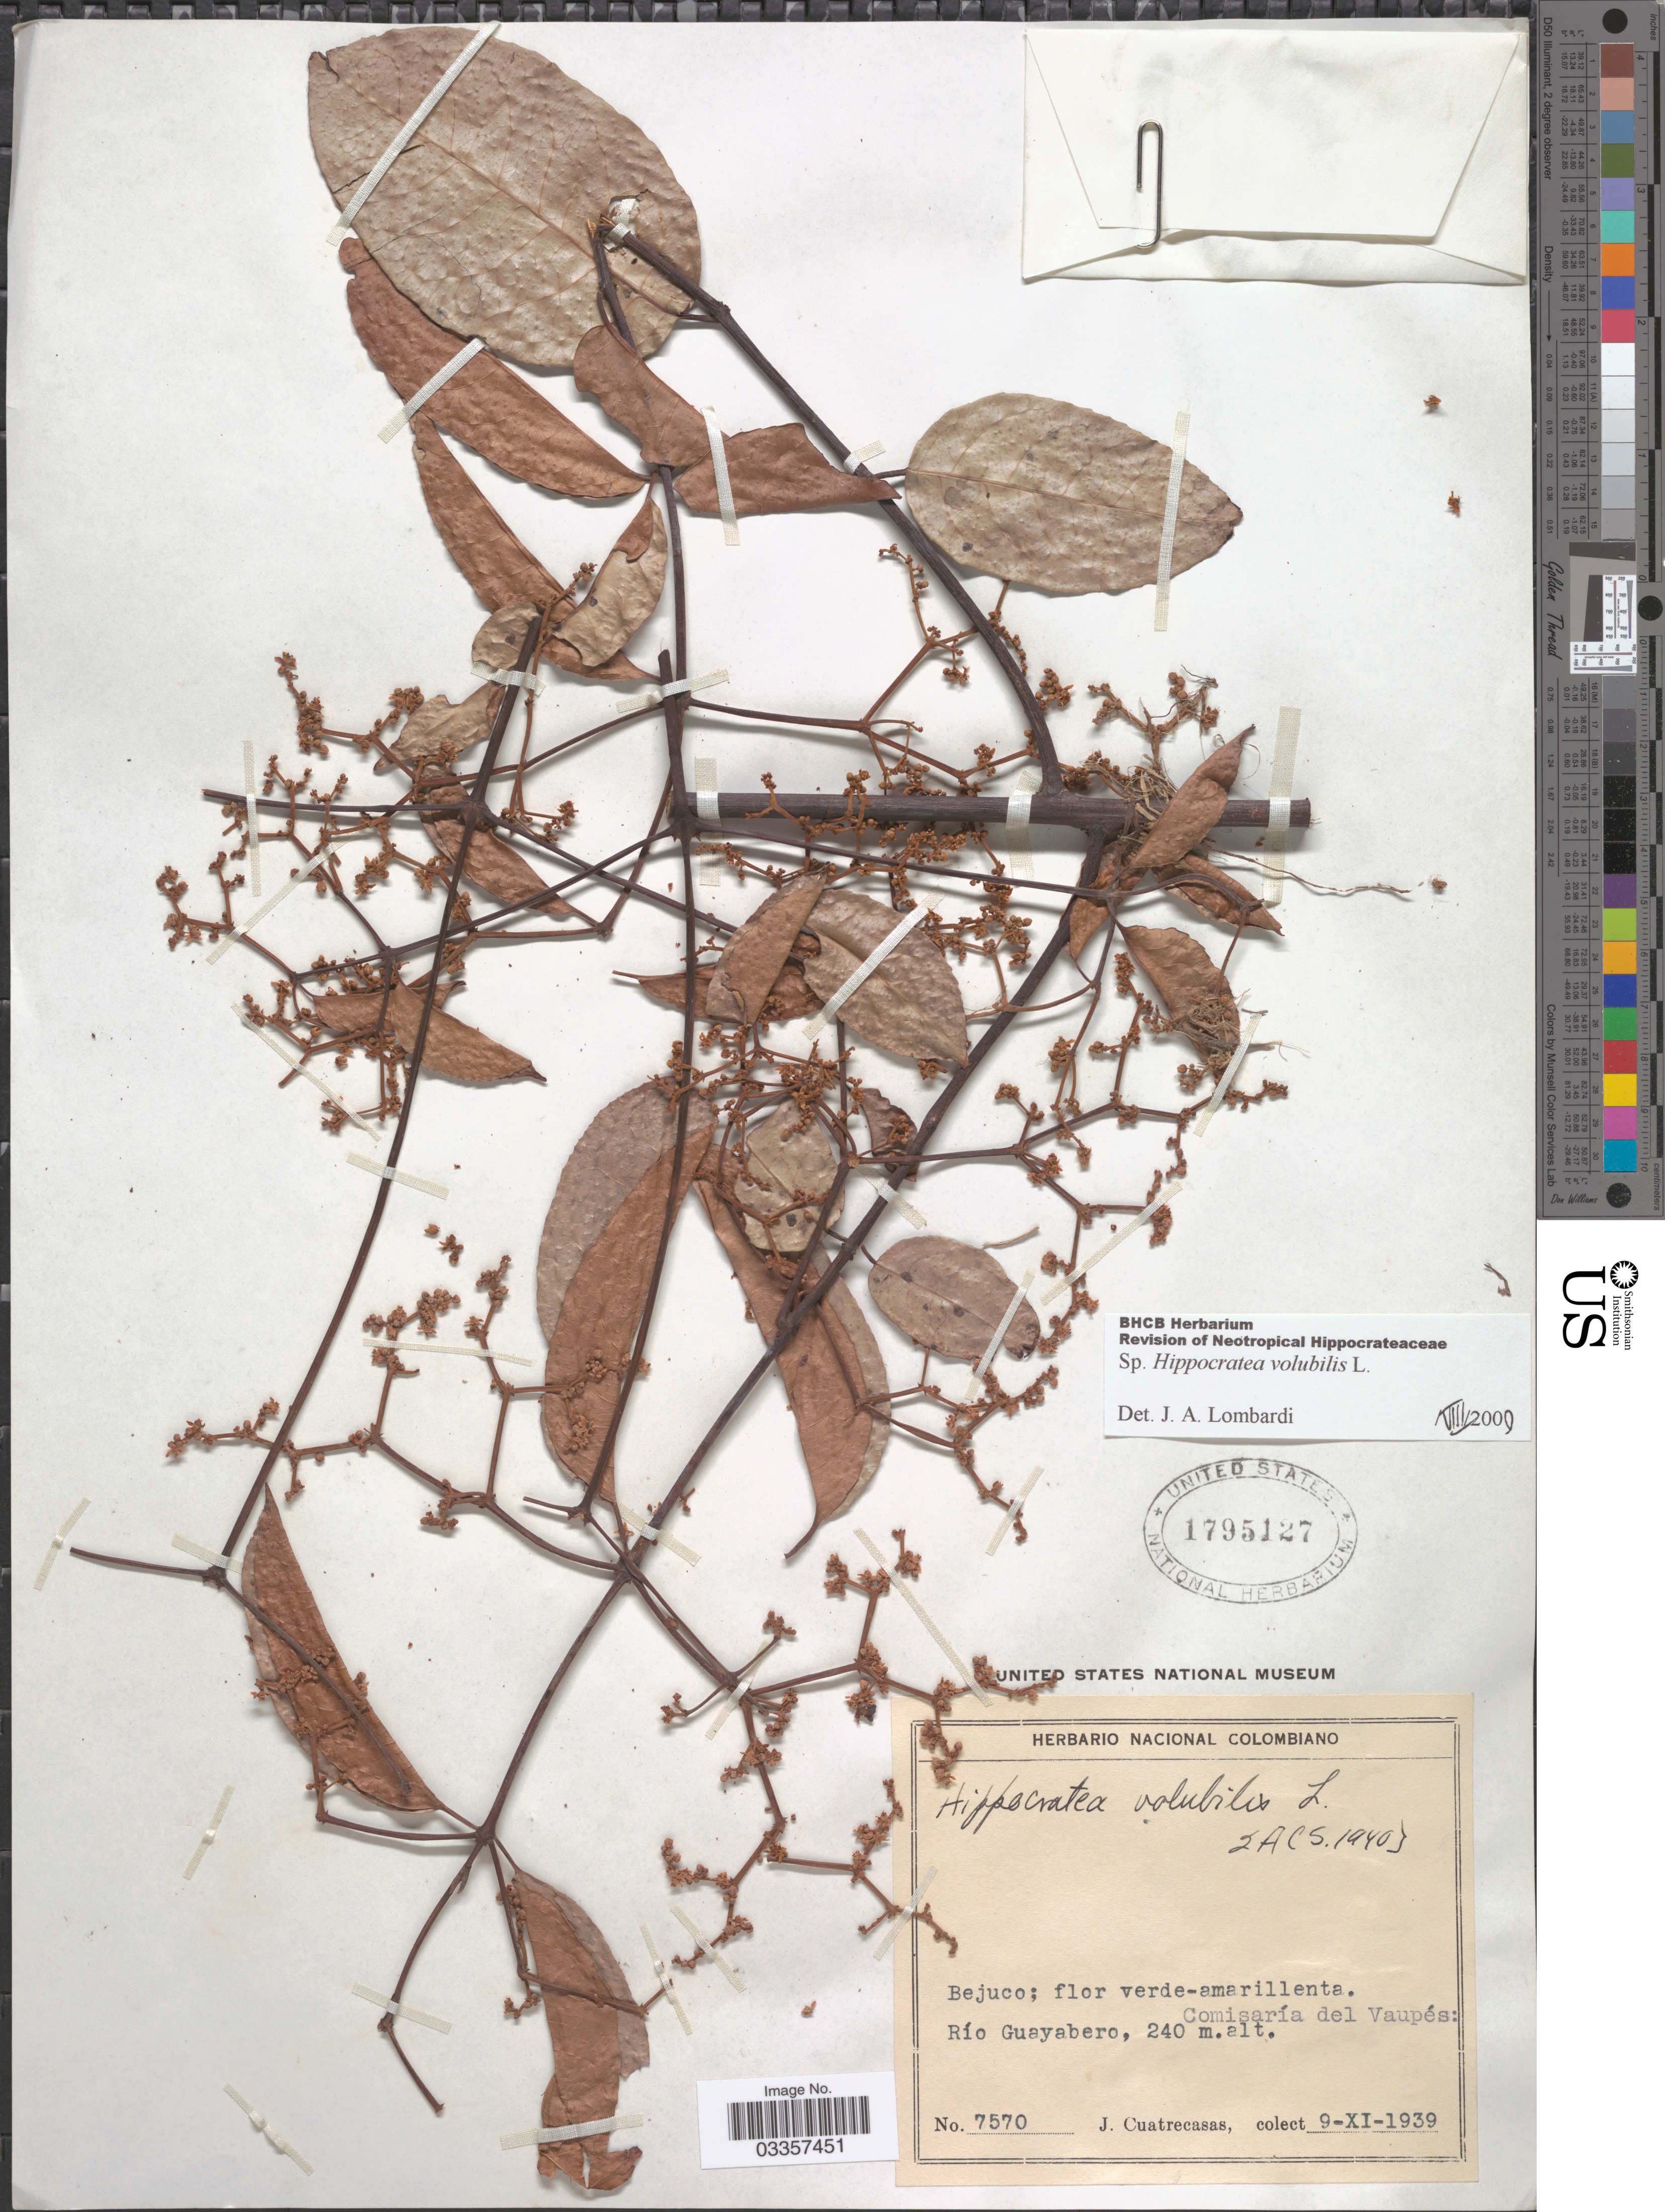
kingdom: Plantae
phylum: Tracheophyta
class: Magnoliopsida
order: Celastrales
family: Celastraceae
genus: Hippocratea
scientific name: Hippocratea volubilis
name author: L.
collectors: J. Cuatrecasas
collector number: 7570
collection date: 1939-11-09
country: Colombia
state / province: Vaupés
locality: Comisaría del Vaupés: Río Guayabero.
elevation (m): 240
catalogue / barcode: US 1795127